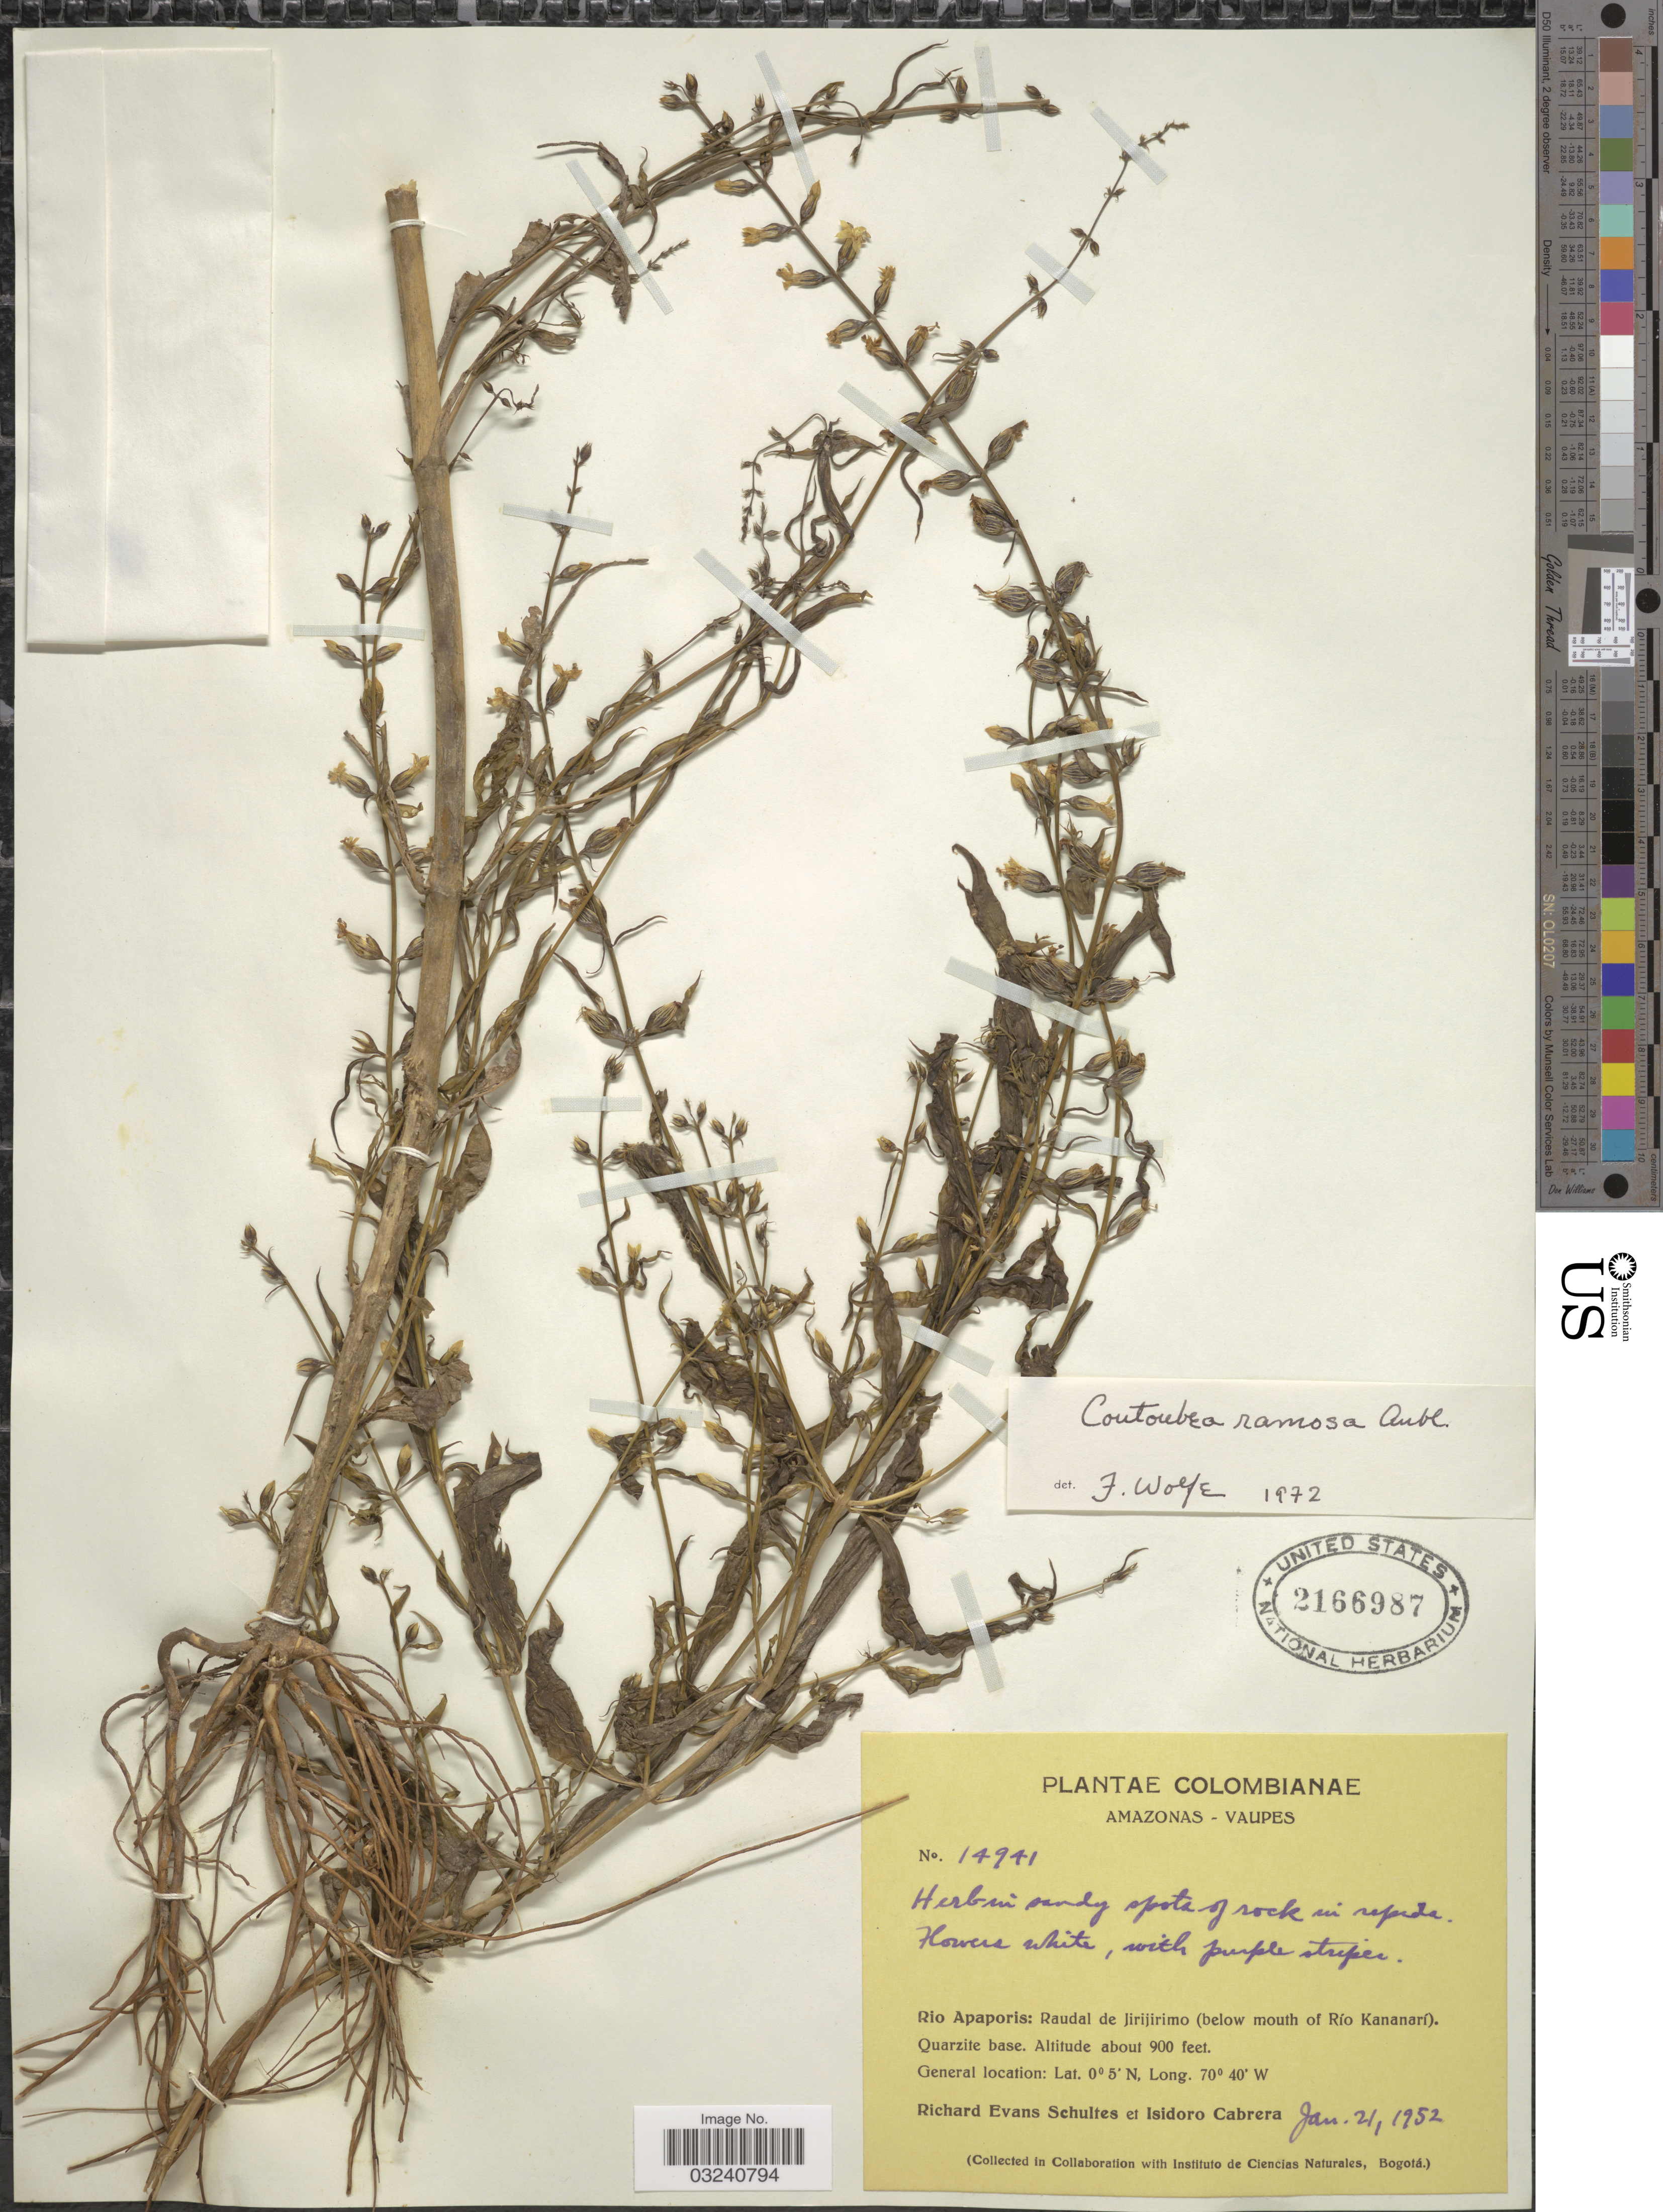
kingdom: Plantae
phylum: Tracheophyta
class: Magnoliopsida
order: Gentianales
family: Gentianaceae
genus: Coutoubea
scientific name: Coutoubea ramosa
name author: Aubl.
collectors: R. E. Schultes & I. Cabrera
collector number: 14941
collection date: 1952-01-21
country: Colombia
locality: Amazonas-Vaupes. Rio Apaporis: Raudal de Jirijirimo (below mouth of Río Kananarí).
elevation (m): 274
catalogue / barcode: US 2166987